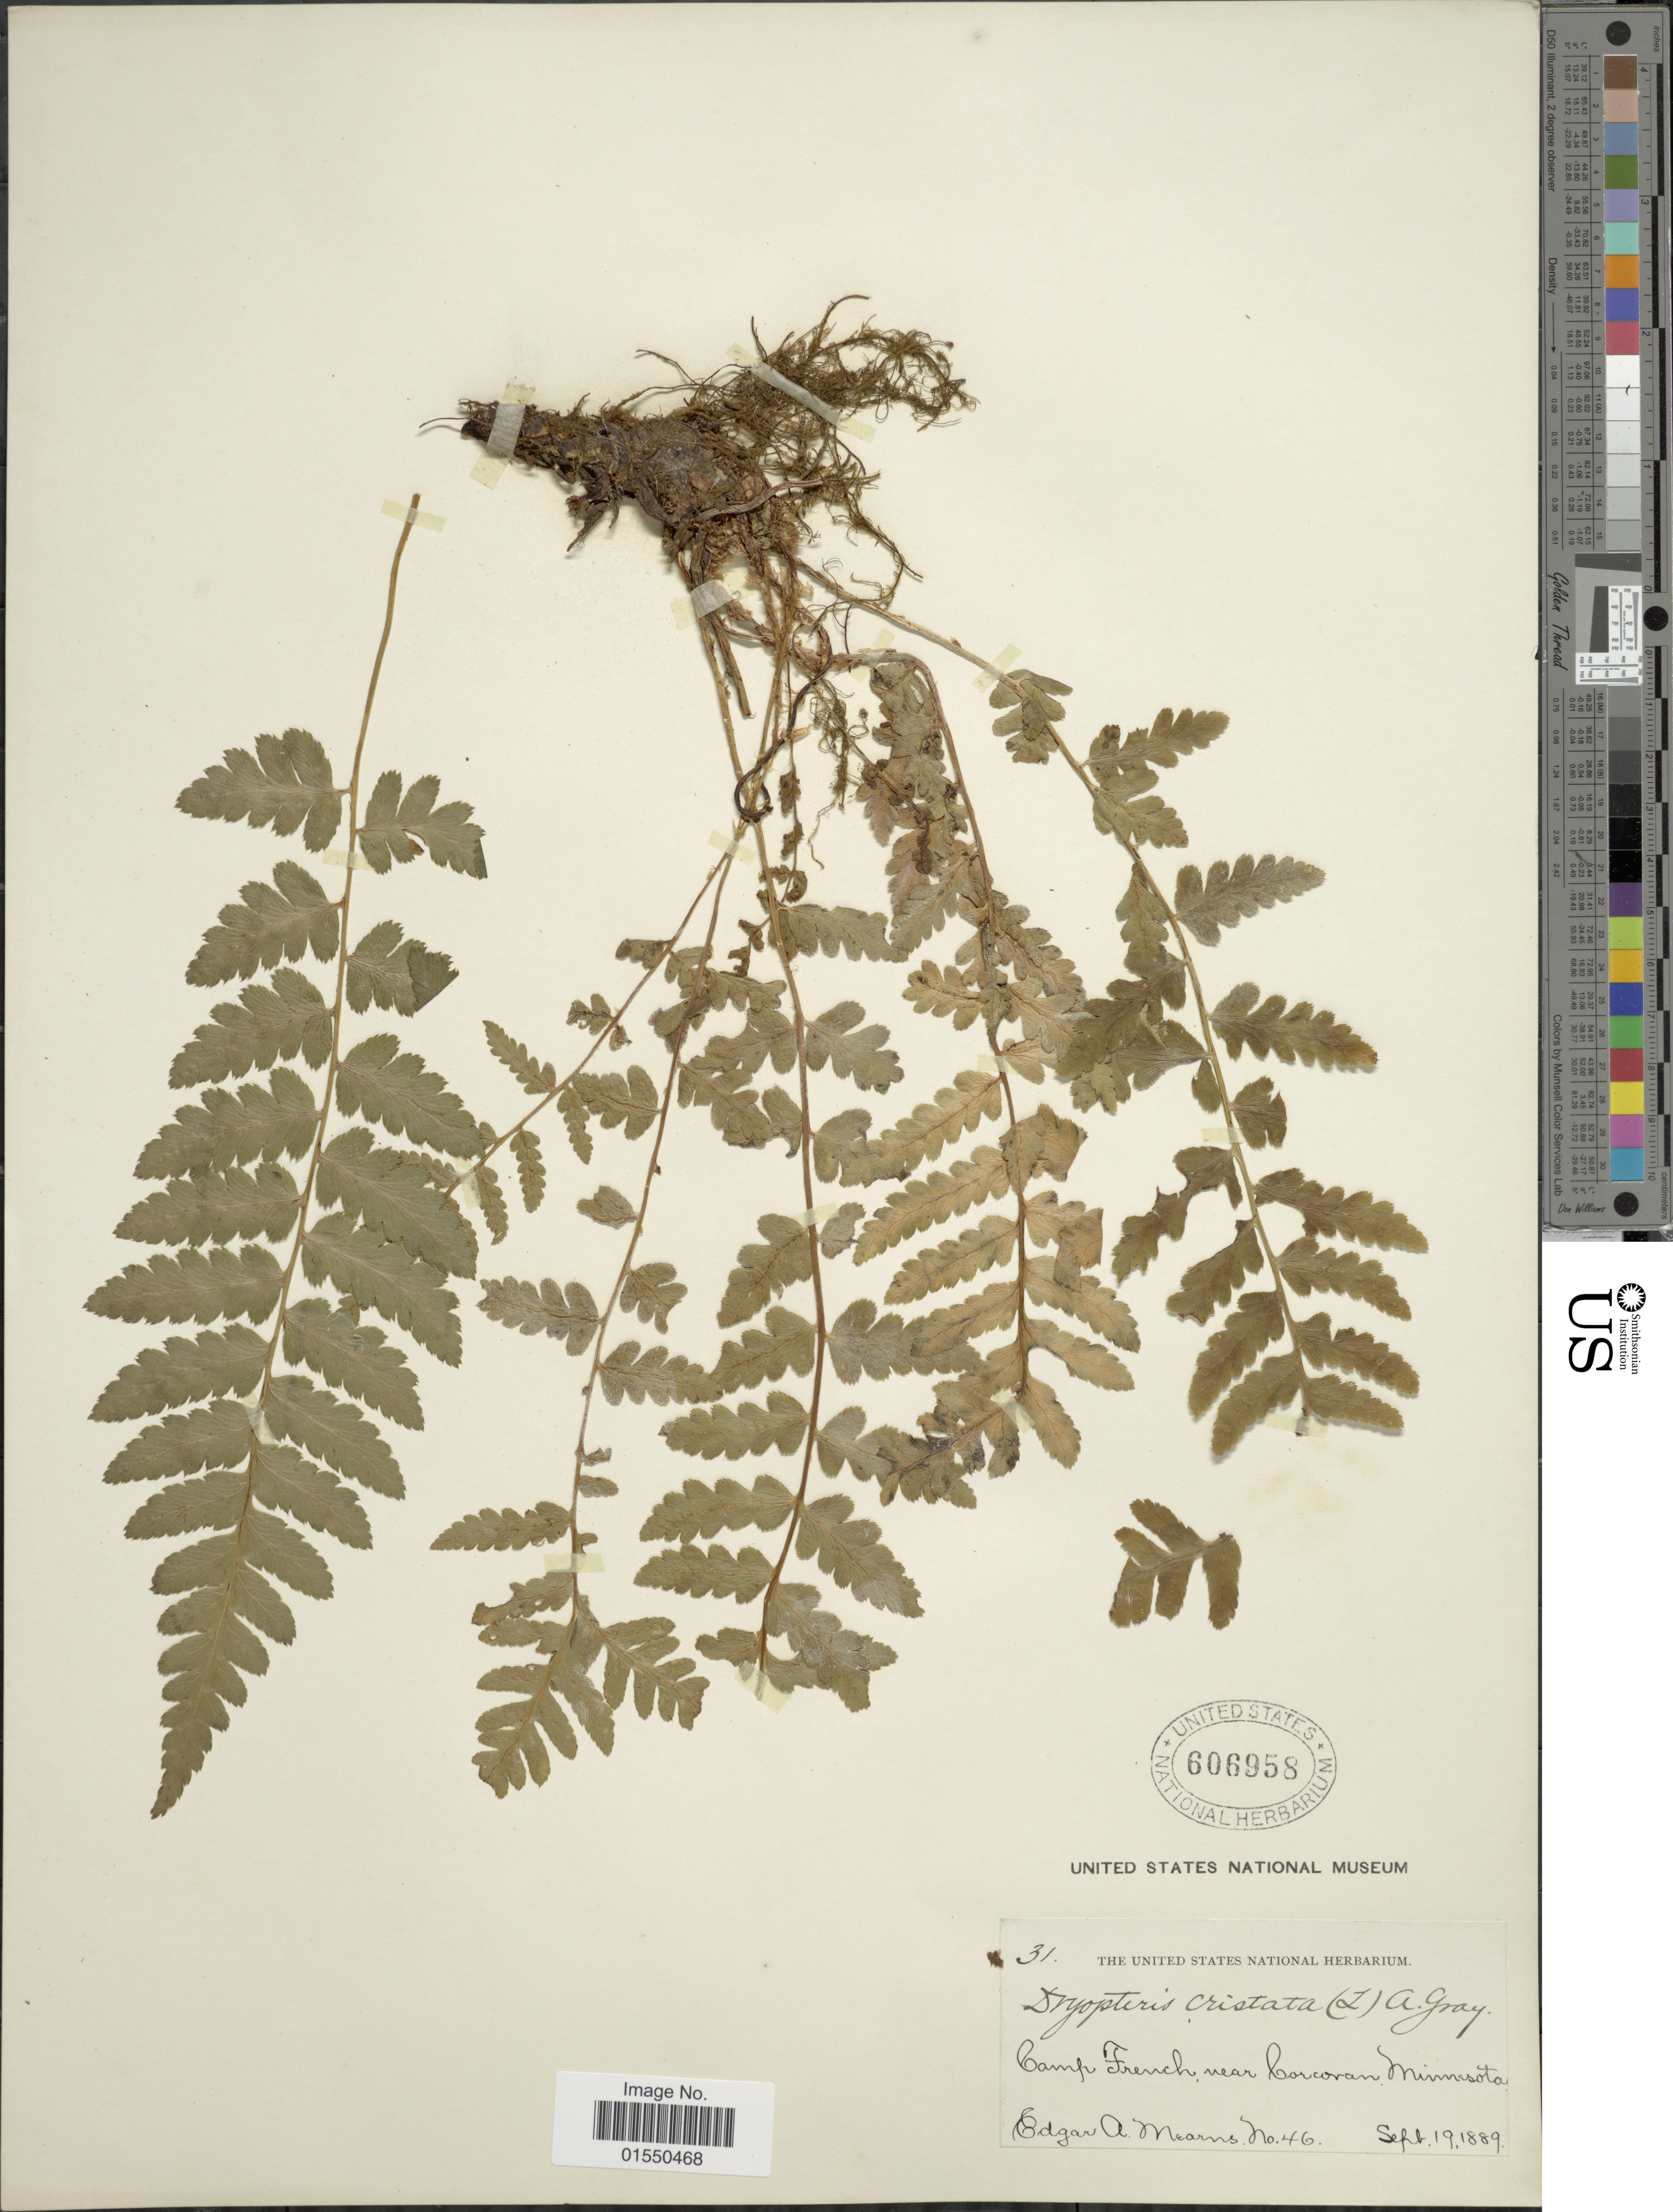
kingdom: Plantae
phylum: Tracheophyta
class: Polypodiopsida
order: Polypodiales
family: Dryopteridaceae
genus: Dryopteris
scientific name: Dryopteris cristata var. spinulosa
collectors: E. A. Mearns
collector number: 46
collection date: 1889-09-19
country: United States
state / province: Minnesota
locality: Camp French near barcoran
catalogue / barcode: US 606958